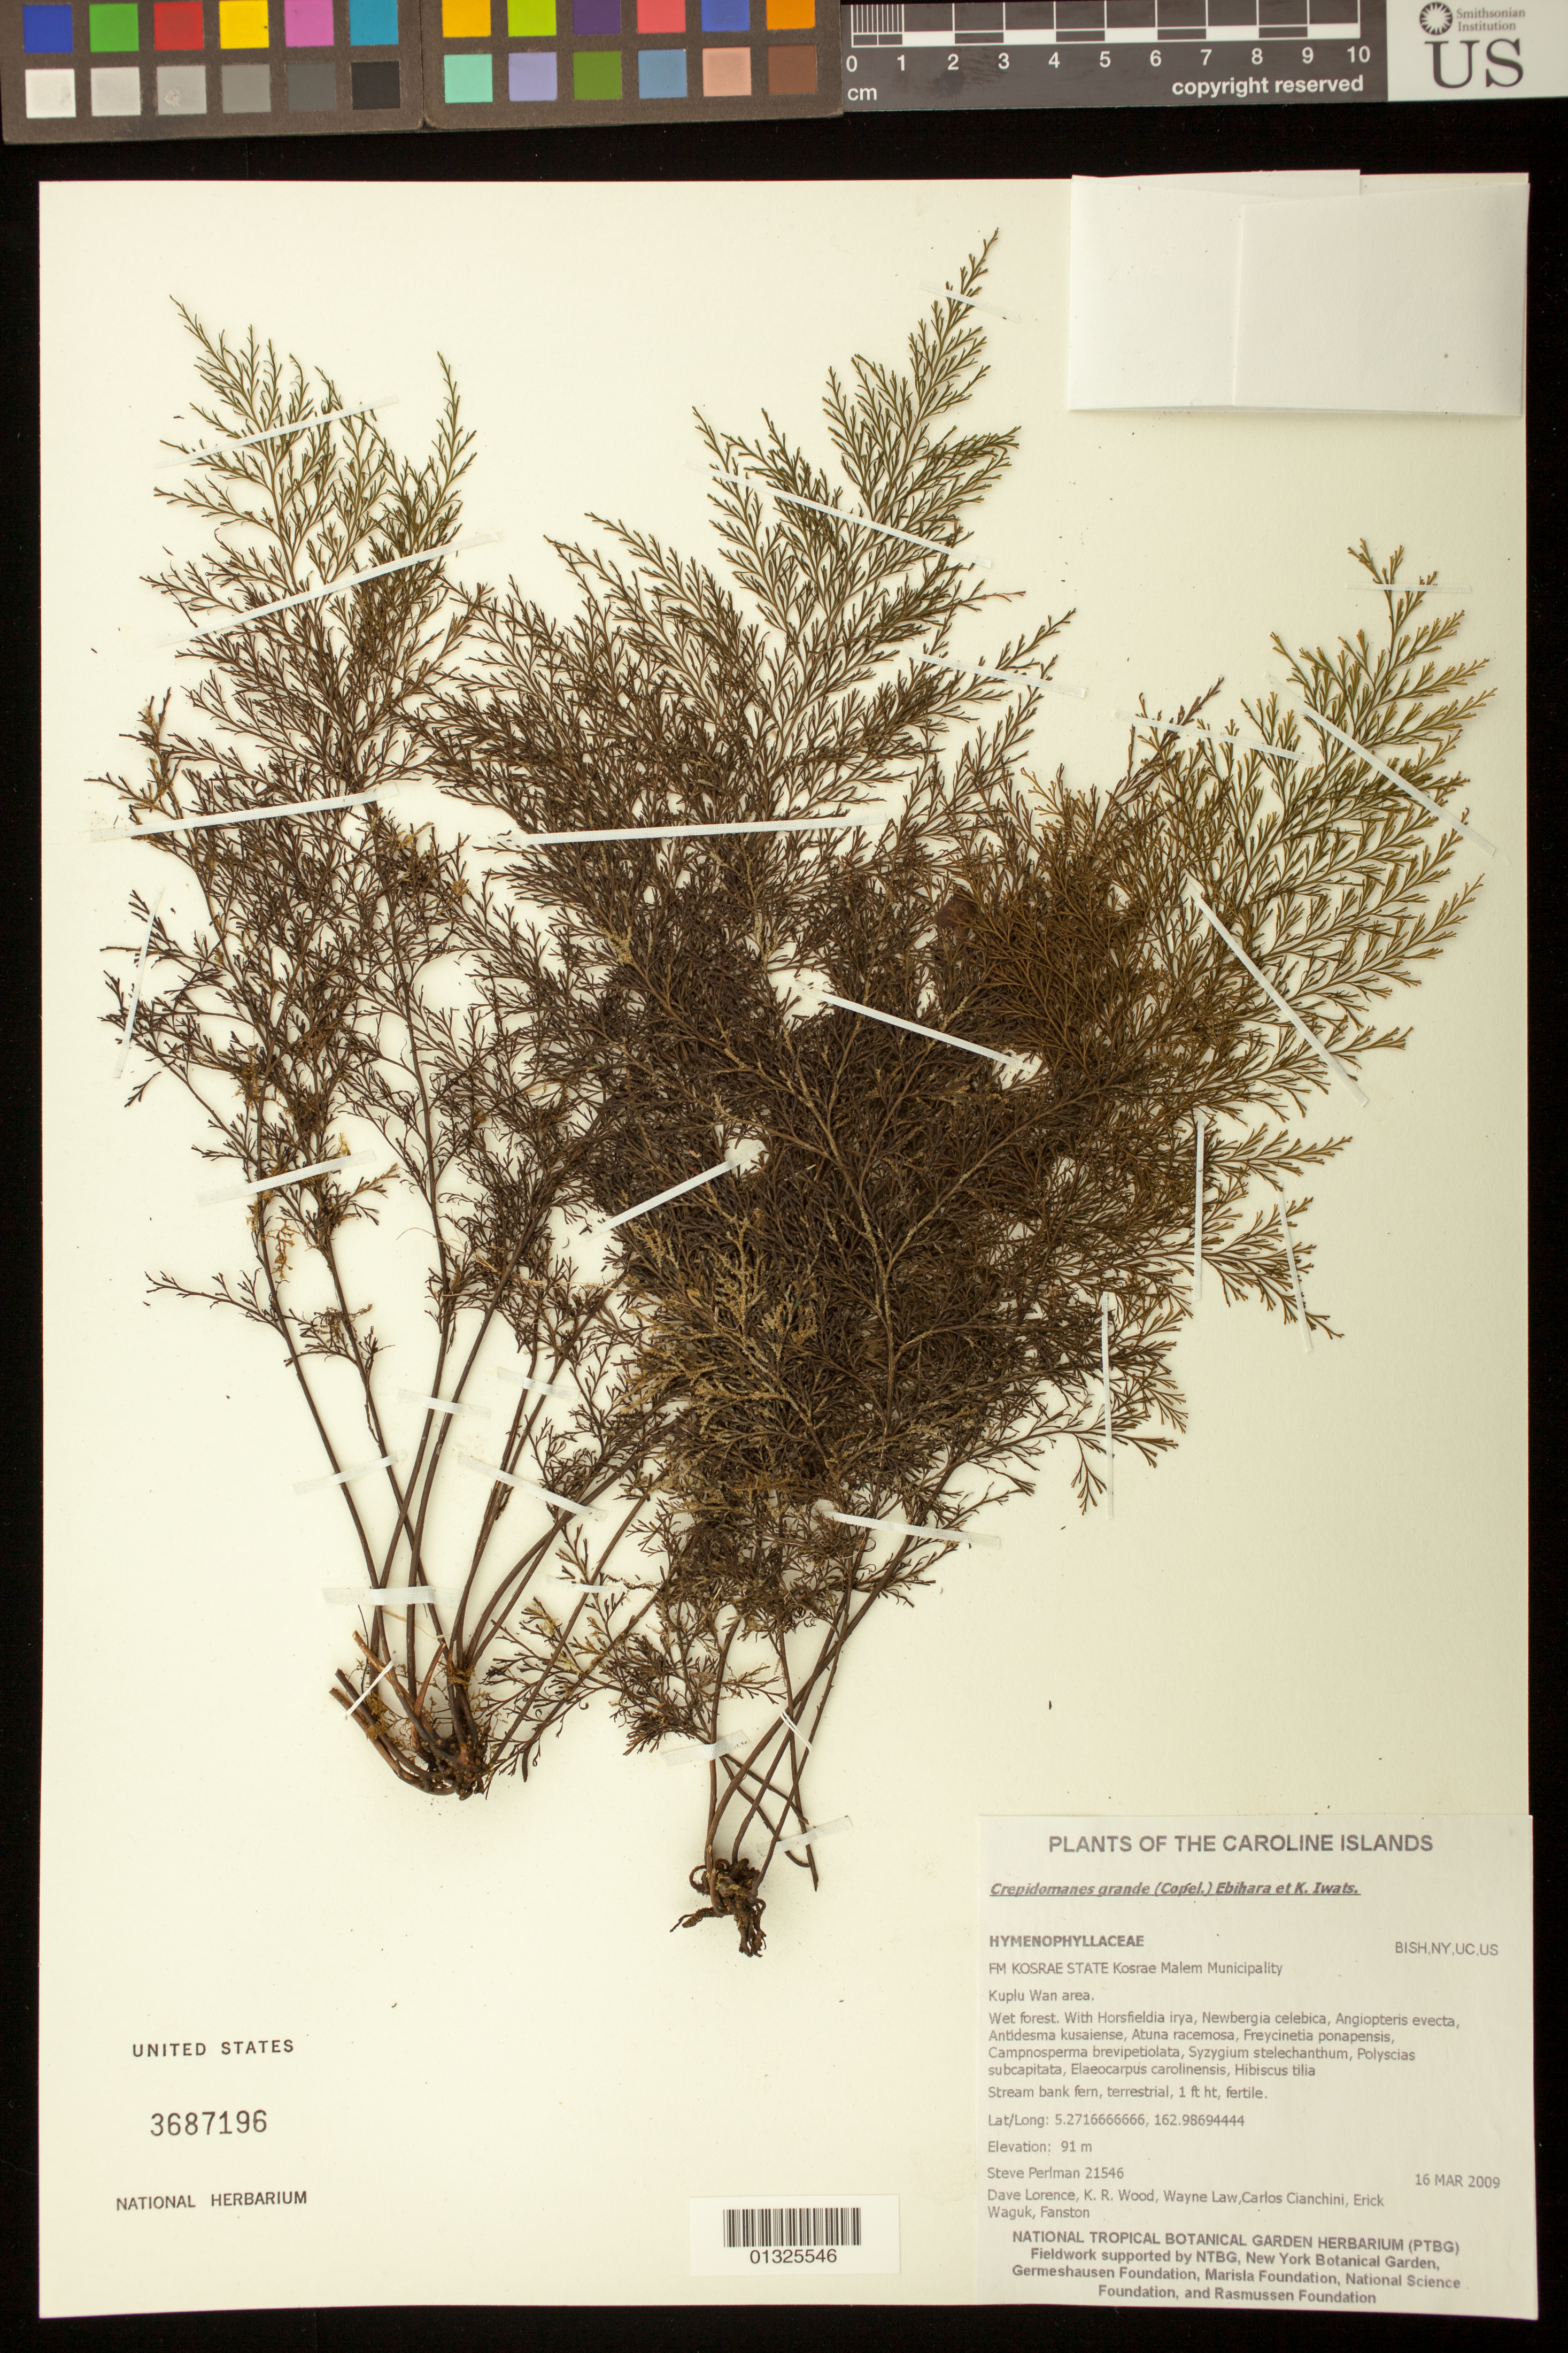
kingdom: Plantae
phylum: Tracheophyta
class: Polypodiopsida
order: Hymenophyllales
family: Hymenophyllaceae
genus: Crepidomanes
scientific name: Crepidomanes grande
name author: (Copel.) Ebihara & K. Iwats.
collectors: S. P. Perlman, D. Lorence, K. R. Wood, W. Law, C. Cianchini, E. Waguk & Fanston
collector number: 21546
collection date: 2009-03-16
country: Micronesia, Federated States of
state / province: Kosrae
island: Kosrae [Kusaie]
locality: Malem Municipality, Kuplu Wan area.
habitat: Wet forest.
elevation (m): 91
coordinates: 5.2716666666, 162.98694444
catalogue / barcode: US 3687196